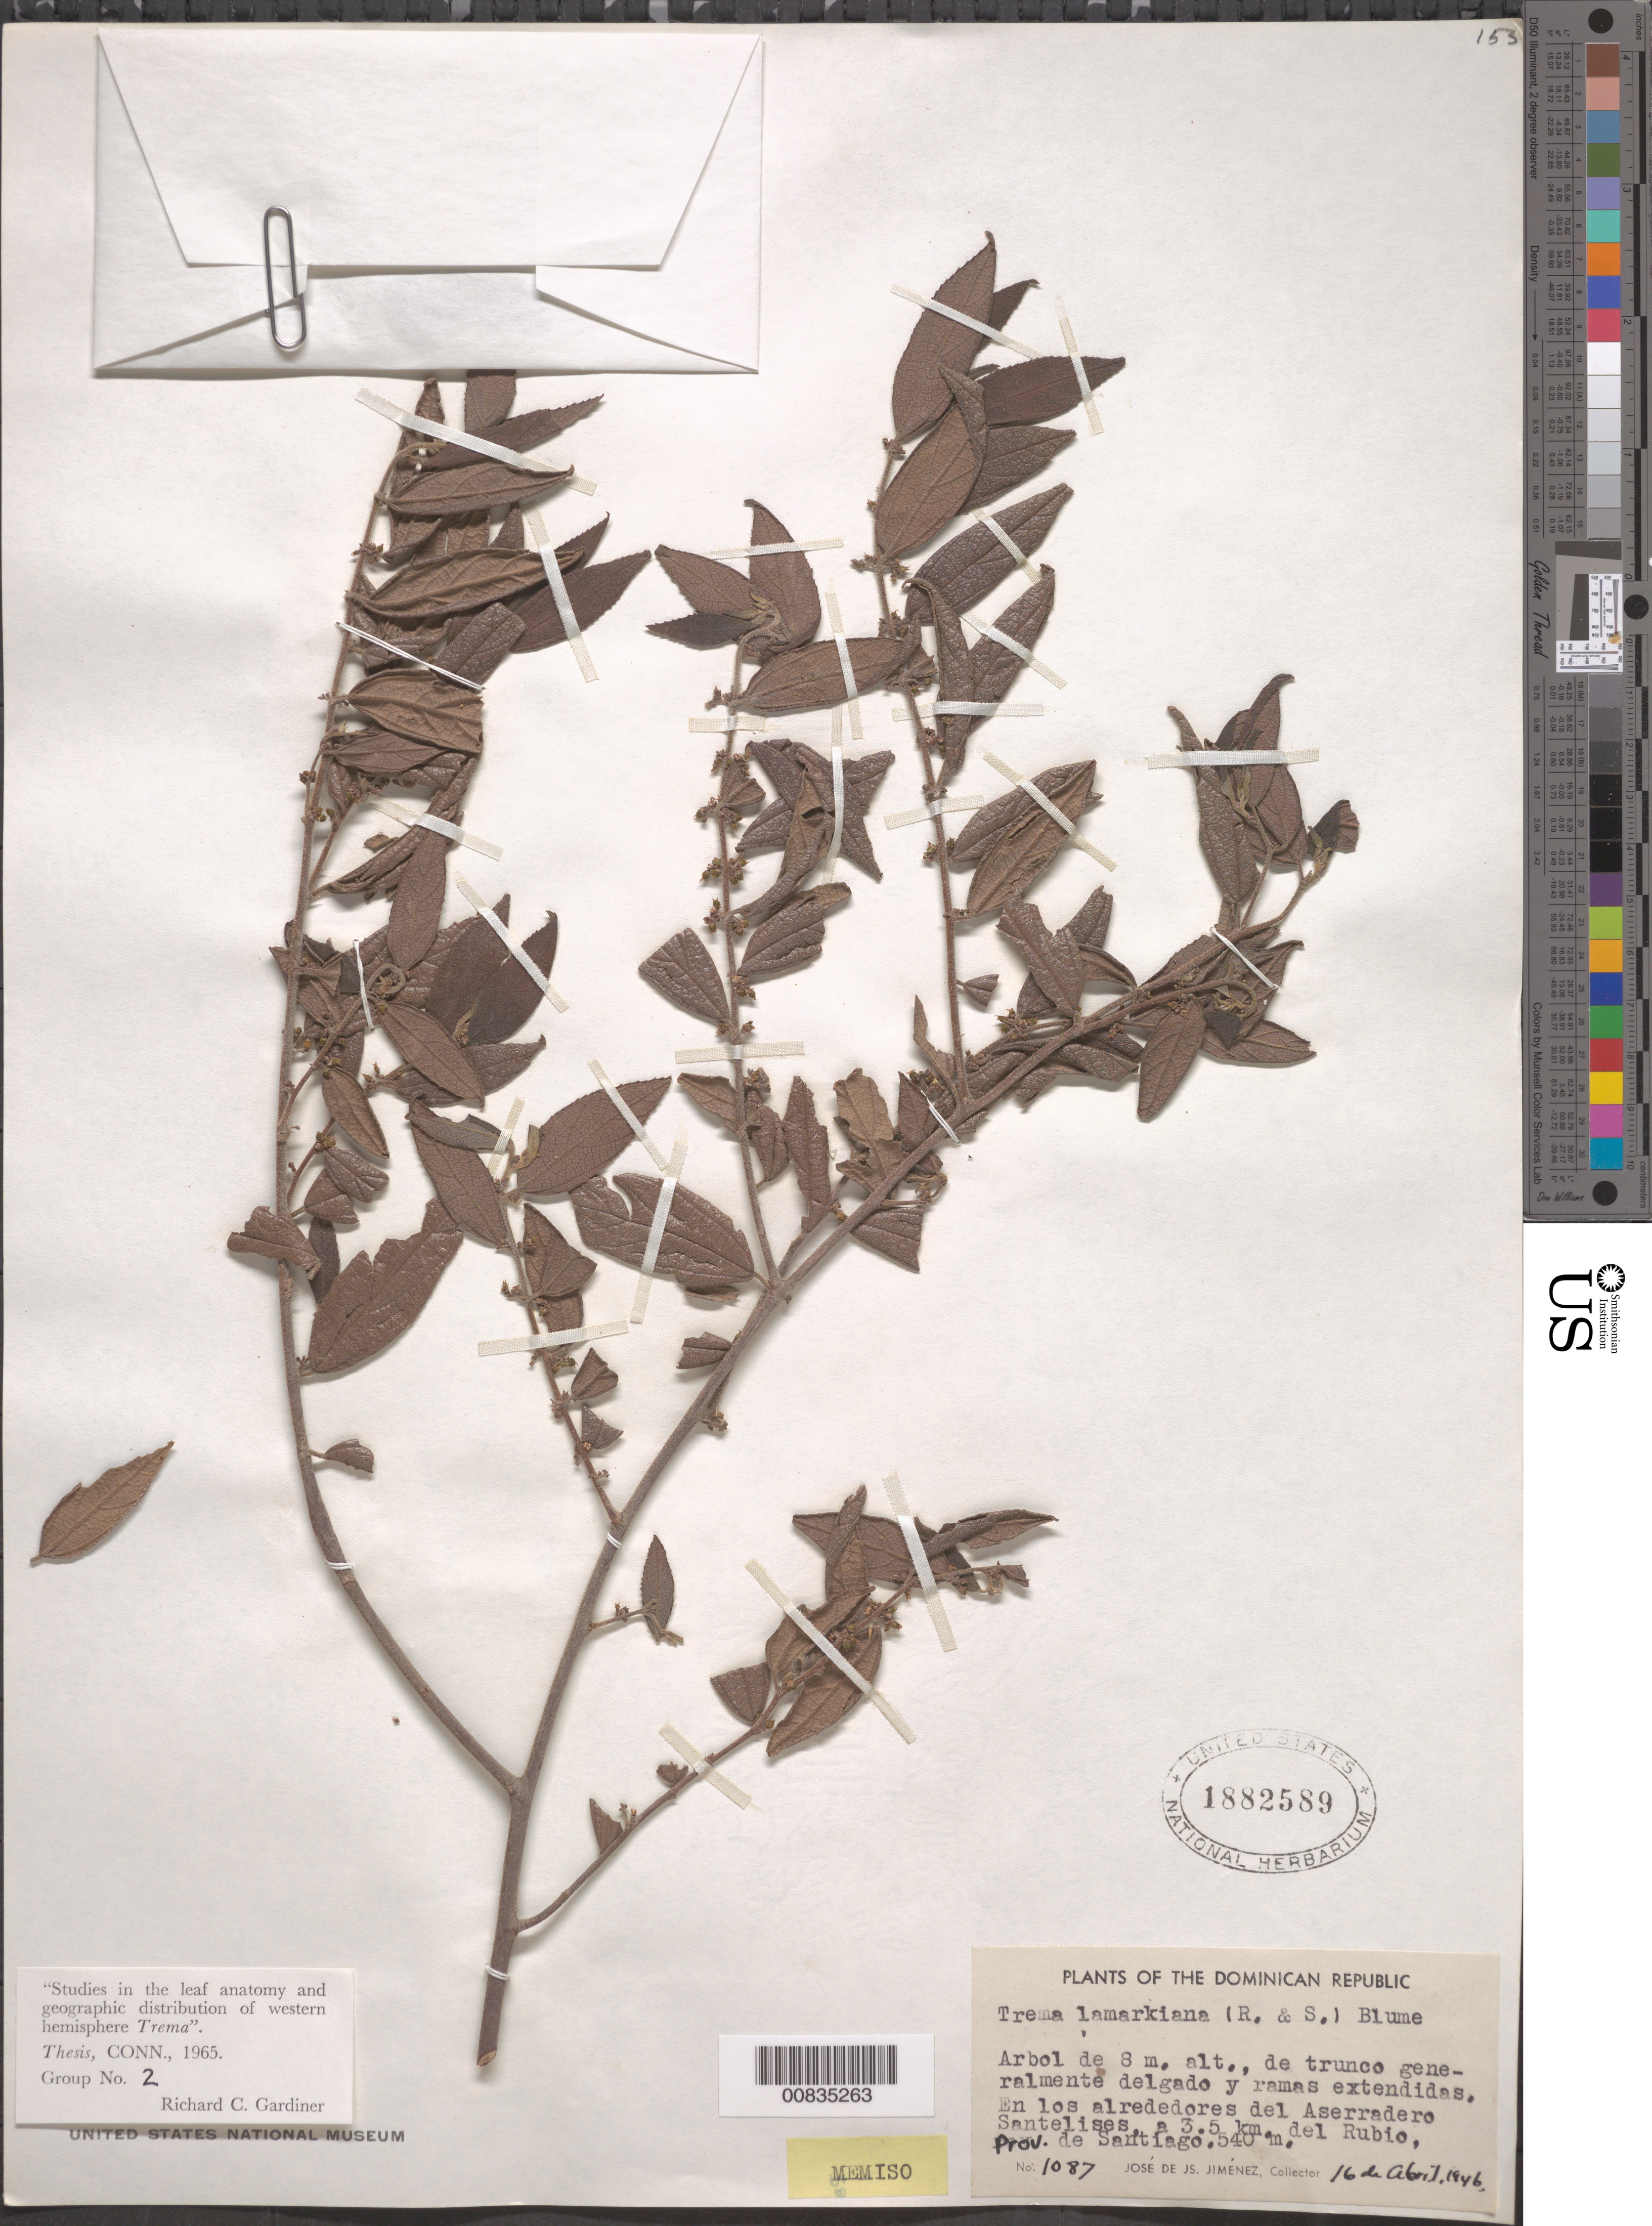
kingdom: Plantae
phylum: Tracheophyta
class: Magnoliopsida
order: Rosales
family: Cannabaceae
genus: Trema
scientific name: Trema lamarckianum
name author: (Schult.) Blume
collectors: J. J. Jiménez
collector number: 1087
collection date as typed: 16 Apr 1946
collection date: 1946-04-16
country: Dominican Republic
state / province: Santiago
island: Hispaniola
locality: Alrededores del Aserradero Santelises, a 3.5 km. del Rubio.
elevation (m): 540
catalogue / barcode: US 1882589